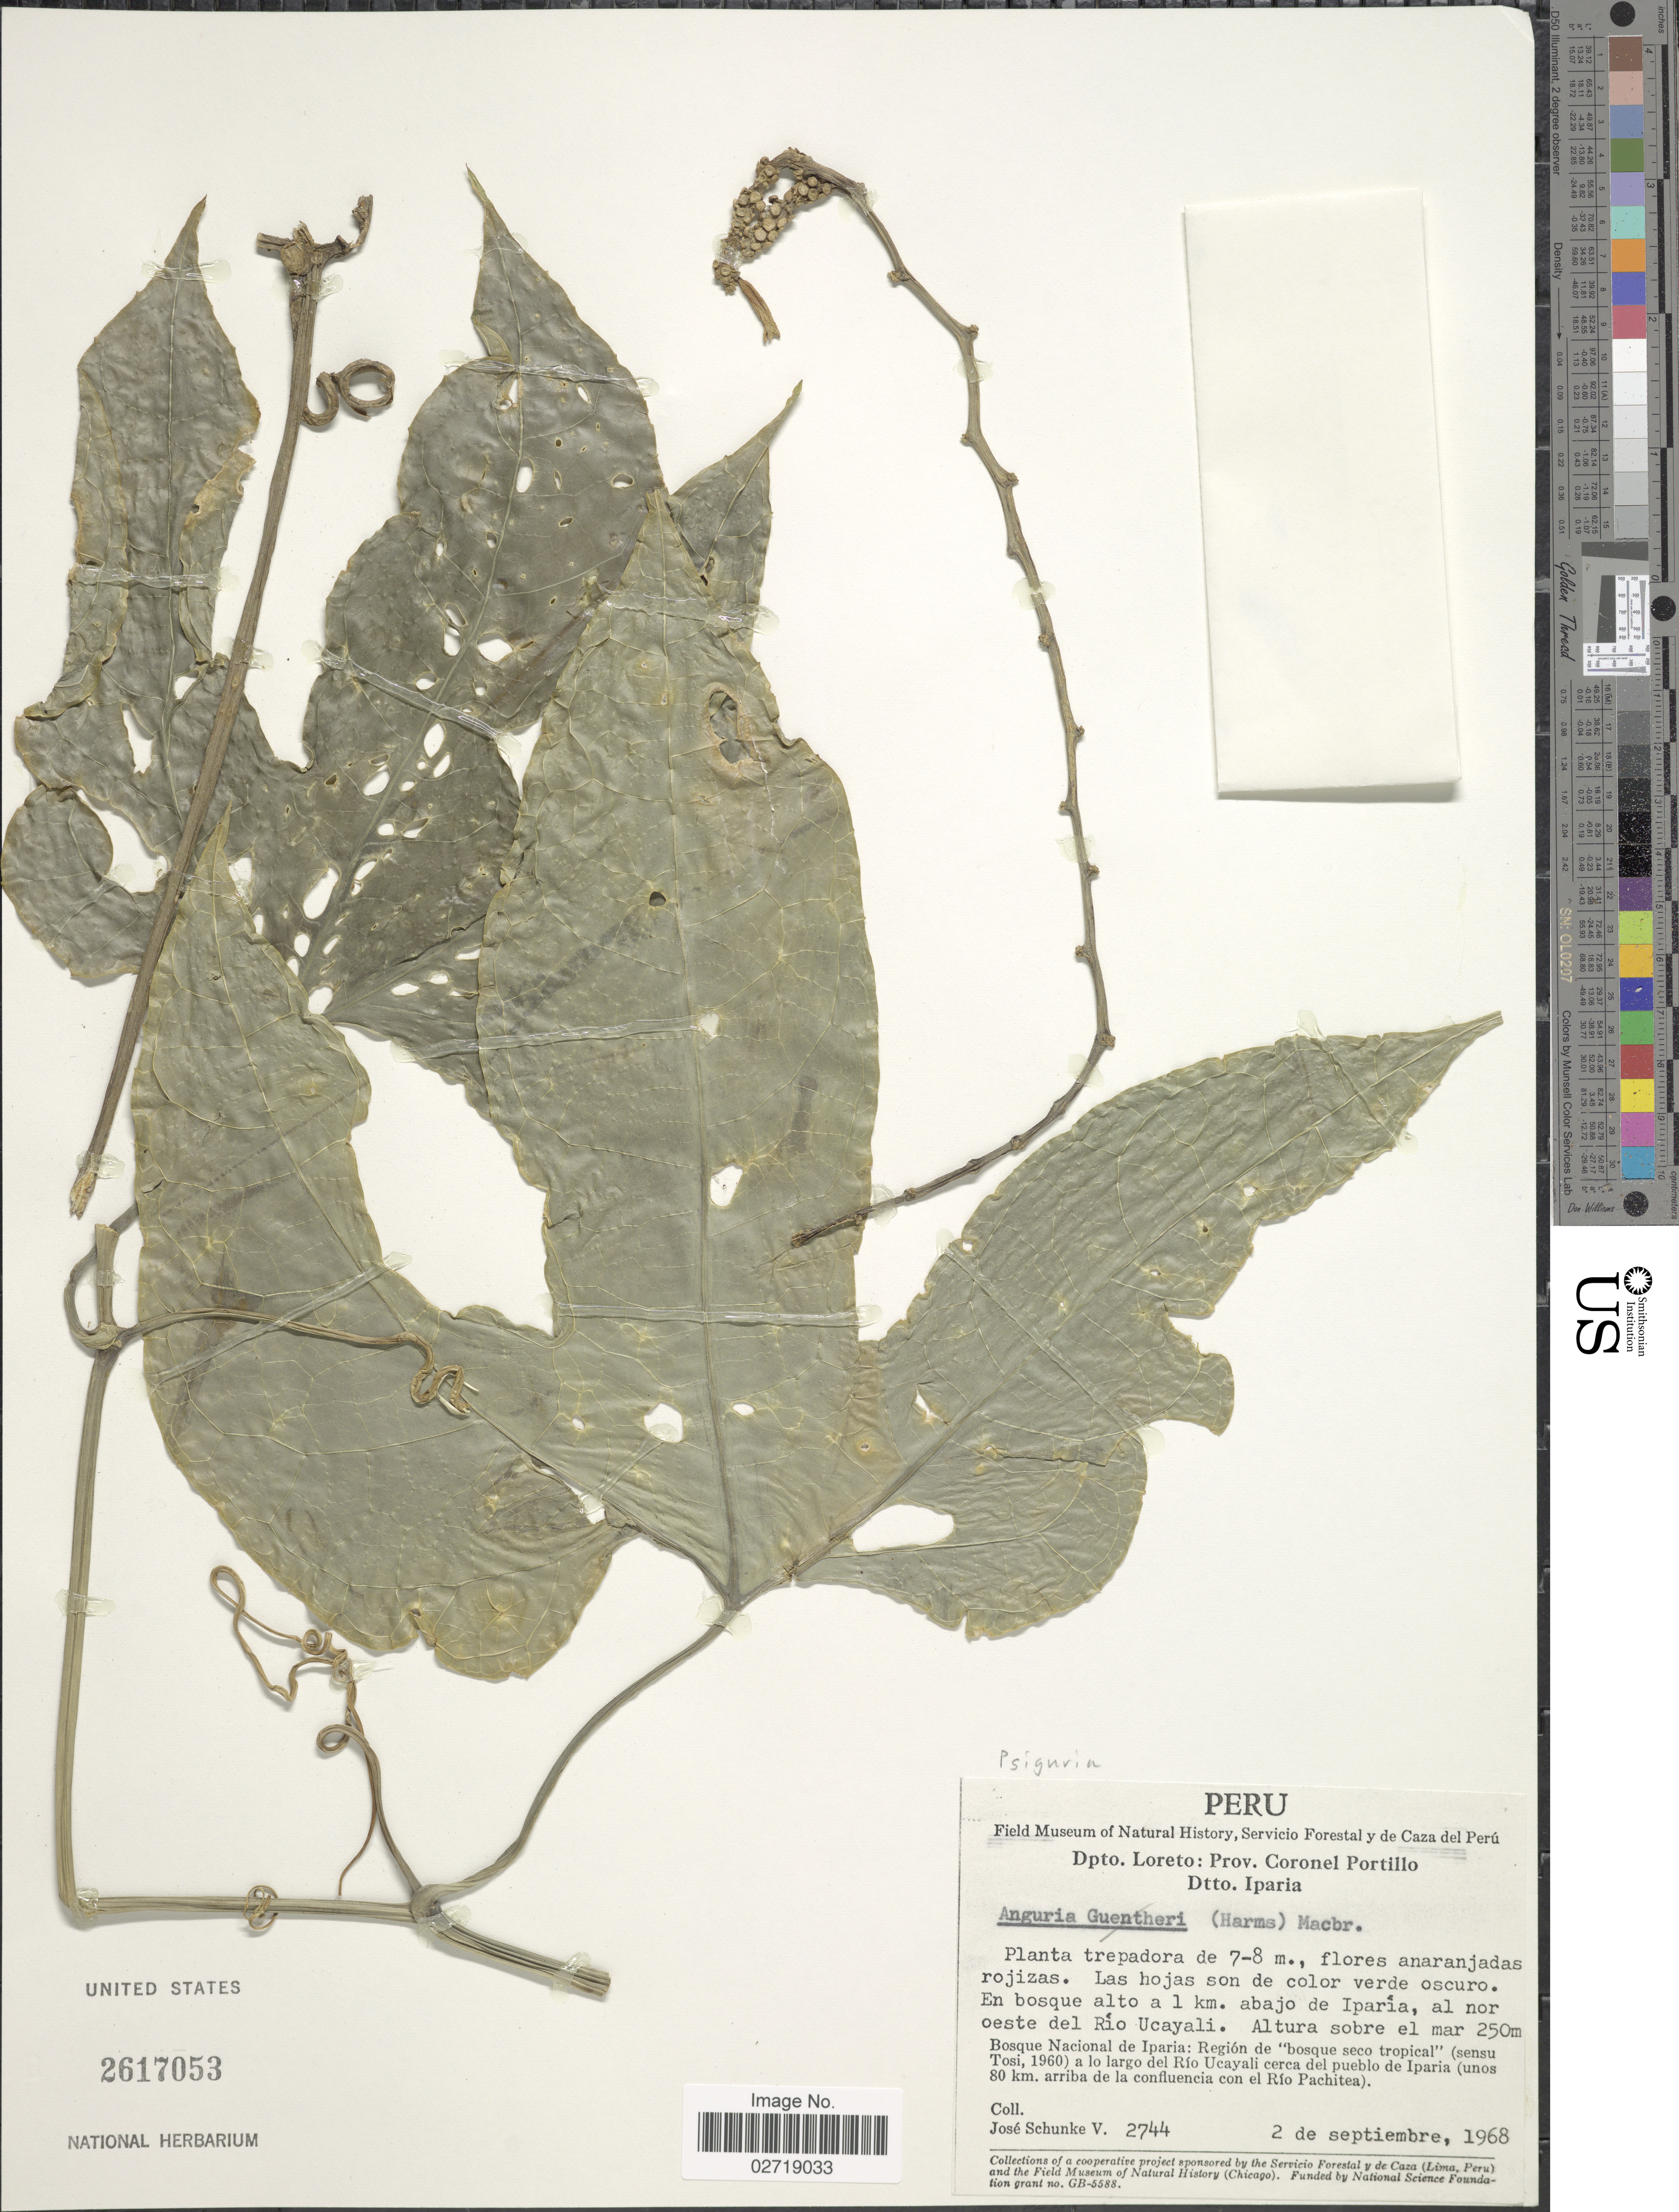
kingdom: Plantae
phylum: Tracheophyta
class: Magnoliopsida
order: Cucurbitales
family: Cucurbitaceae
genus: Psiguria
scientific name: Psiguria sp.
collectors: J. Schunke Vigo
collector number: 2744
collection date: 1968-09-02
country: Peru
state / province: Loreto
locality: Prov. Coronel Portillo. Dtto. Iparia. alto a 1 km. abajo de Iparia, al nort oeste del Rio Ucayali. Bosque Nacional de Iparia: Region de "bsoque seco tropical" (sensu Tosi, 1960) a lo largo del Rio Ucayali cerca del pueblo de Iparia (unos 80 km. arriba de la confluencia con el Rio Pachitea)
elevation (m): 250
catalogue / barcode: US 2617053